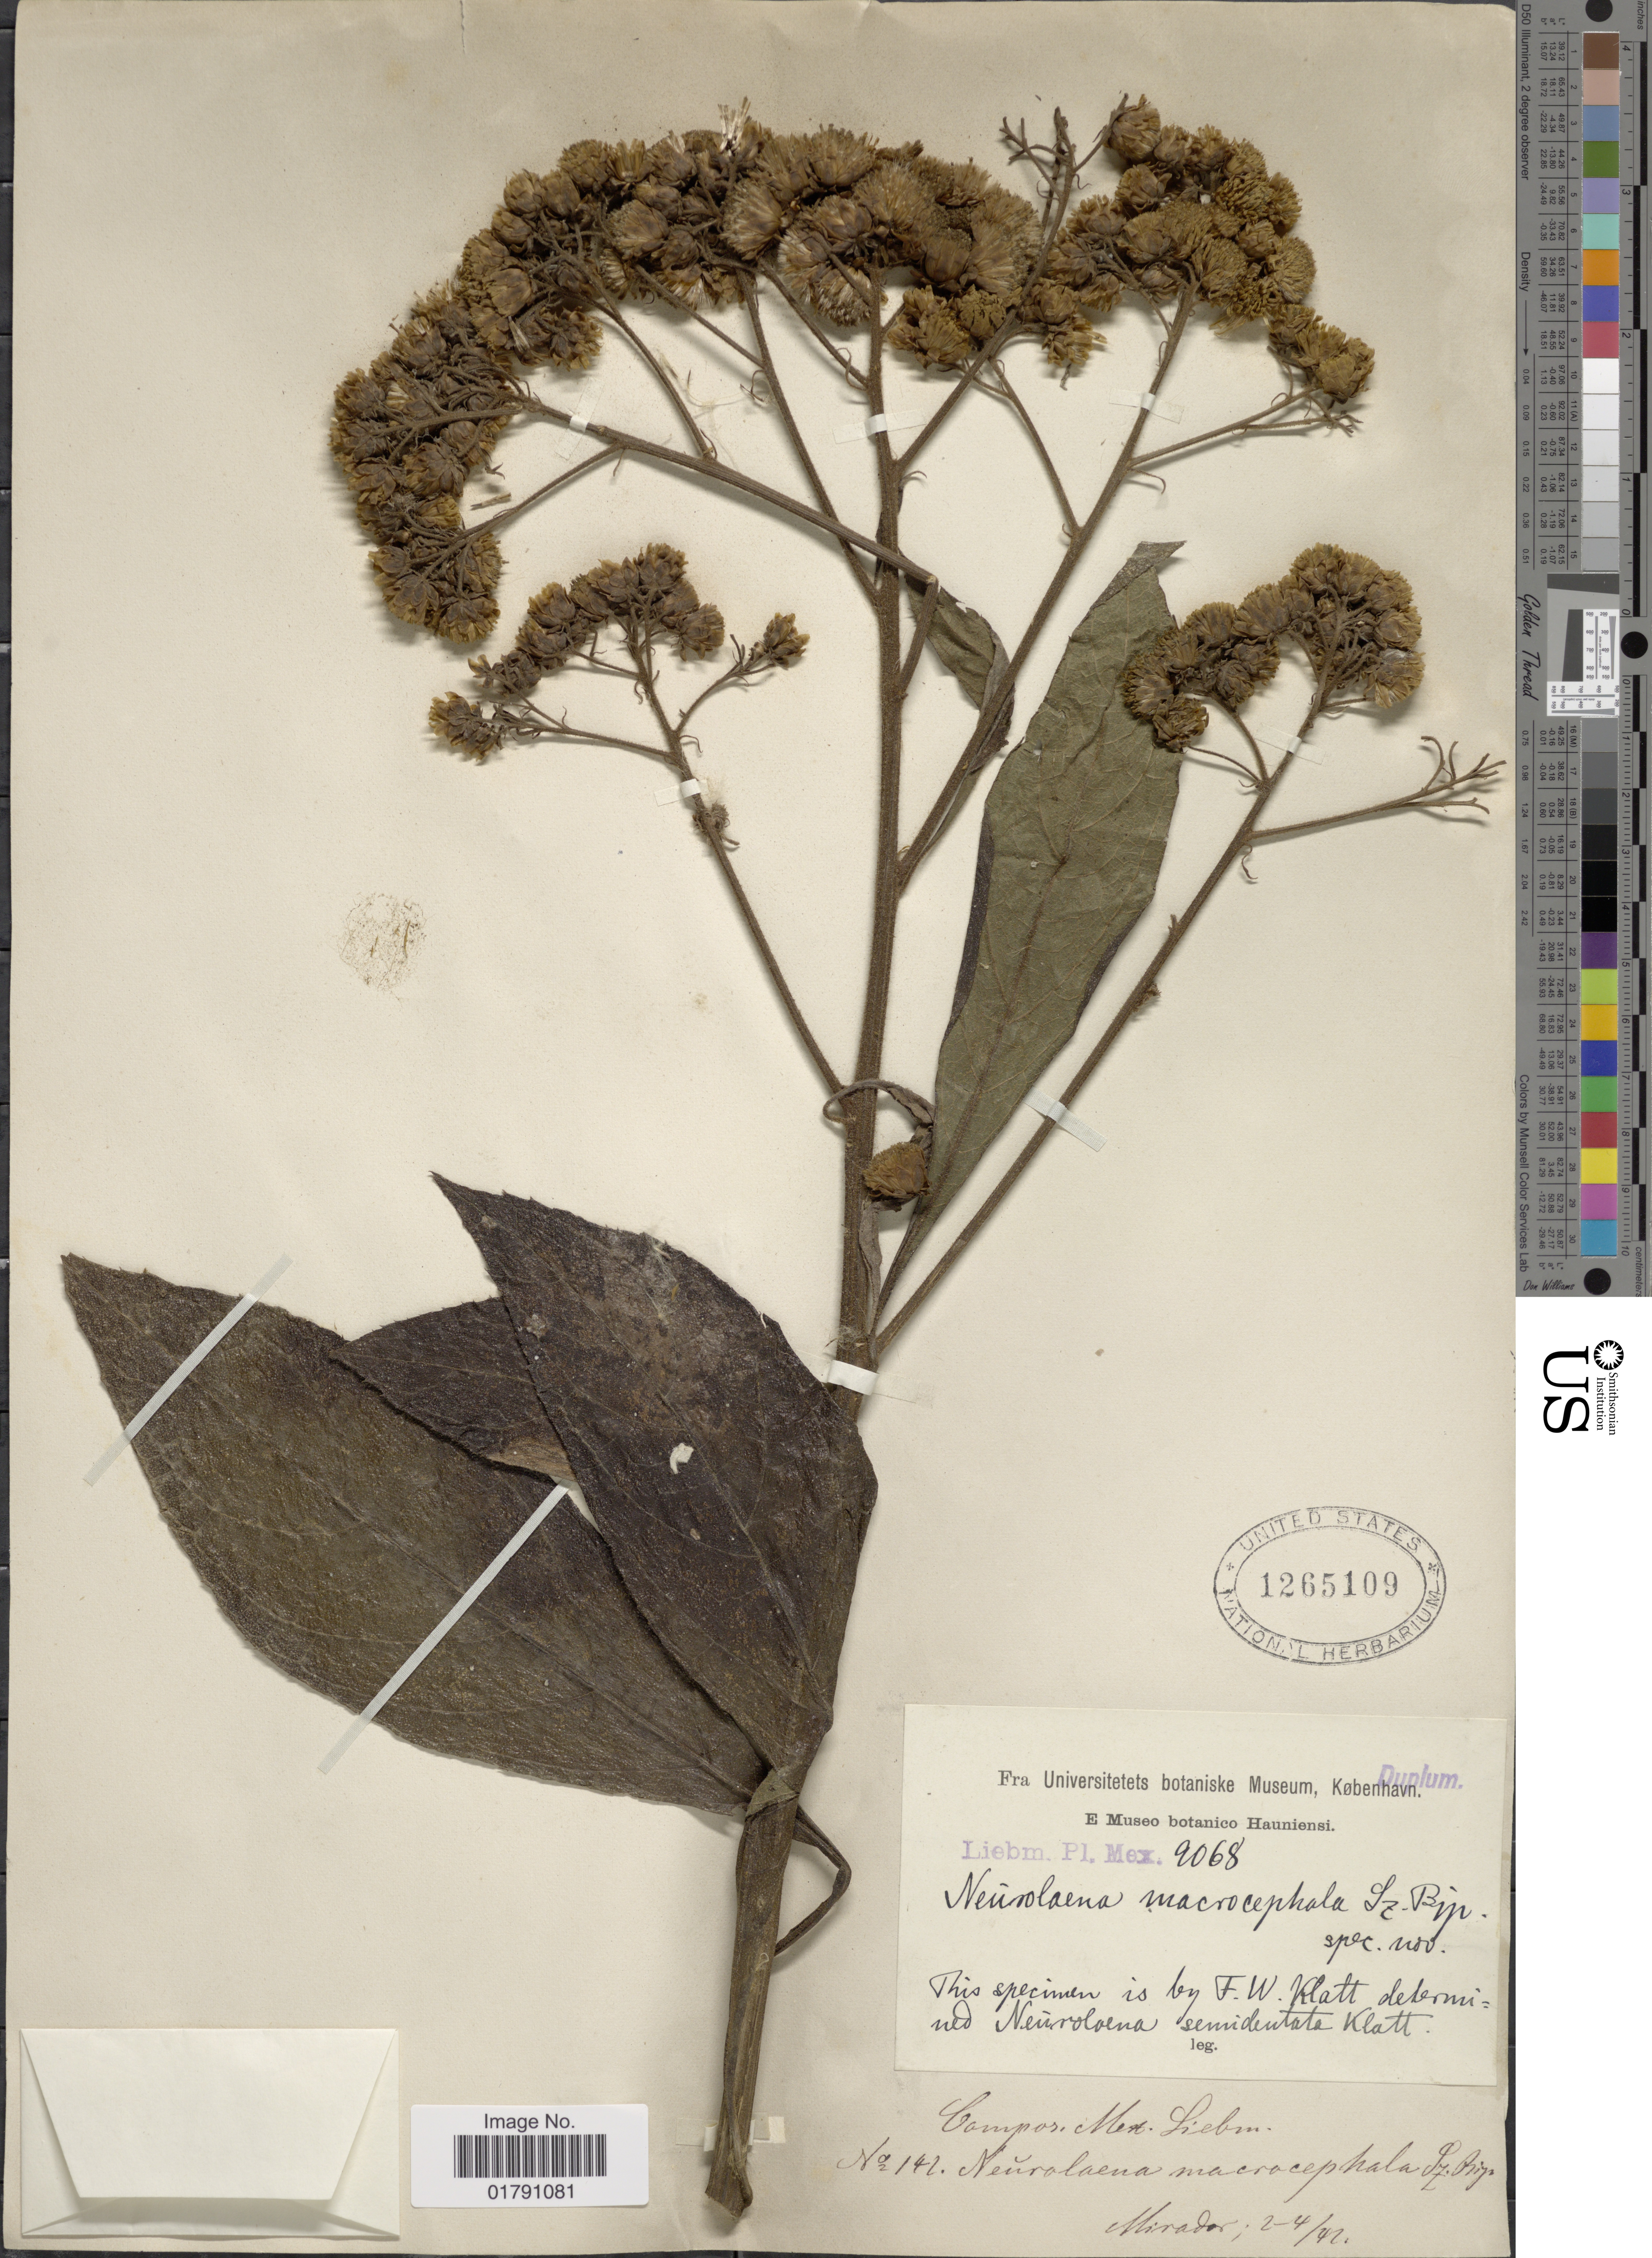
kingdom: Plantae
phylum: Tracheophyta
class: Magnoliopsida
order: Asterales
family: Asteraceae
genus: Neurolaena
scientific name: Neurolaena macrocephala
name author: Sch. Bip. ex Hemsl.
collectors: M. Liberman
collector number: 9068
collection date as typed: Transcribed d/m/y: 1/4/41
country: Mexico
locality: Campos Mex., Mirador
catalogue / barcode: US 1265109